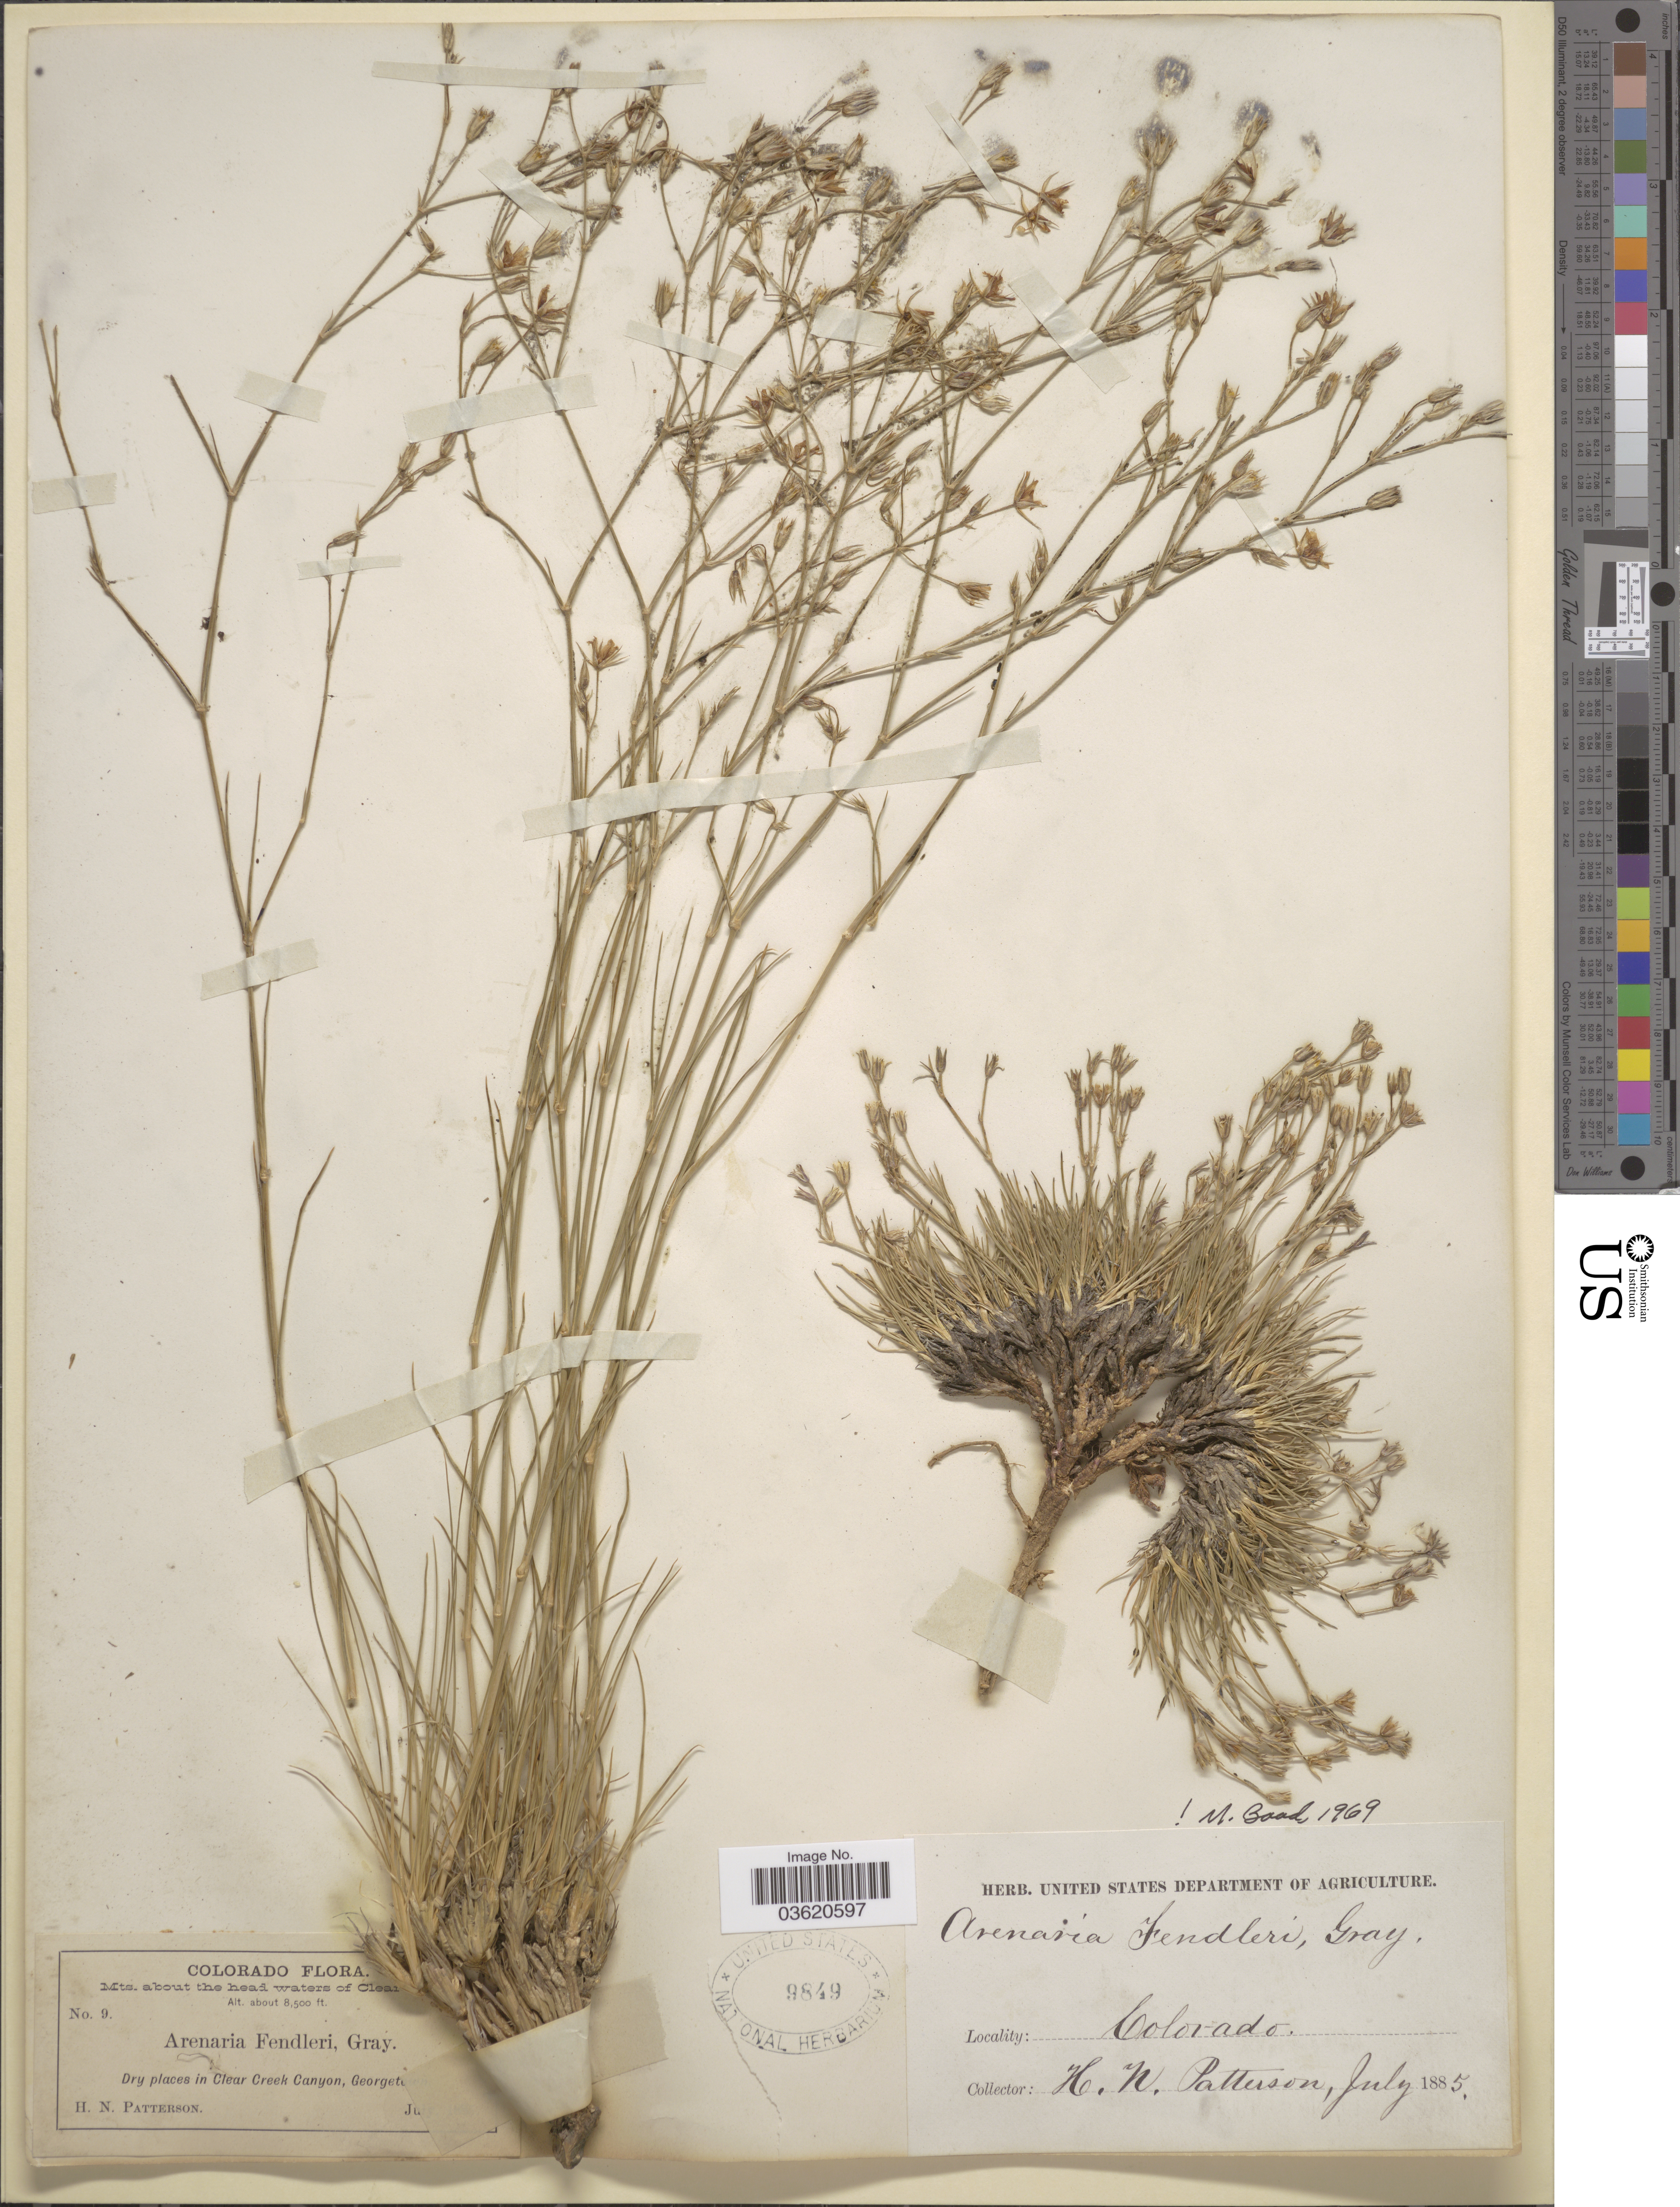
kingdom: Plantae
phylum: Tracheophyta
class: Magnoliopsida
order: Caryophyllales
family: Caryophyllaceae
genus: Eremogone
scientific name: Eremogone fendleri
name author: (A. Gray) Ikonn.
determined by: U.S. National Herbarium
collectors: H. N. Patterson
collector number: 9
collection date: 1885-07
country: United States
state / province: Colorado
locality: Mts. about the head waters of Clear Creek. In Clear Creek Canyon, Georgetown.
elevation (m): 2591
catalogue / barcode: US 9849